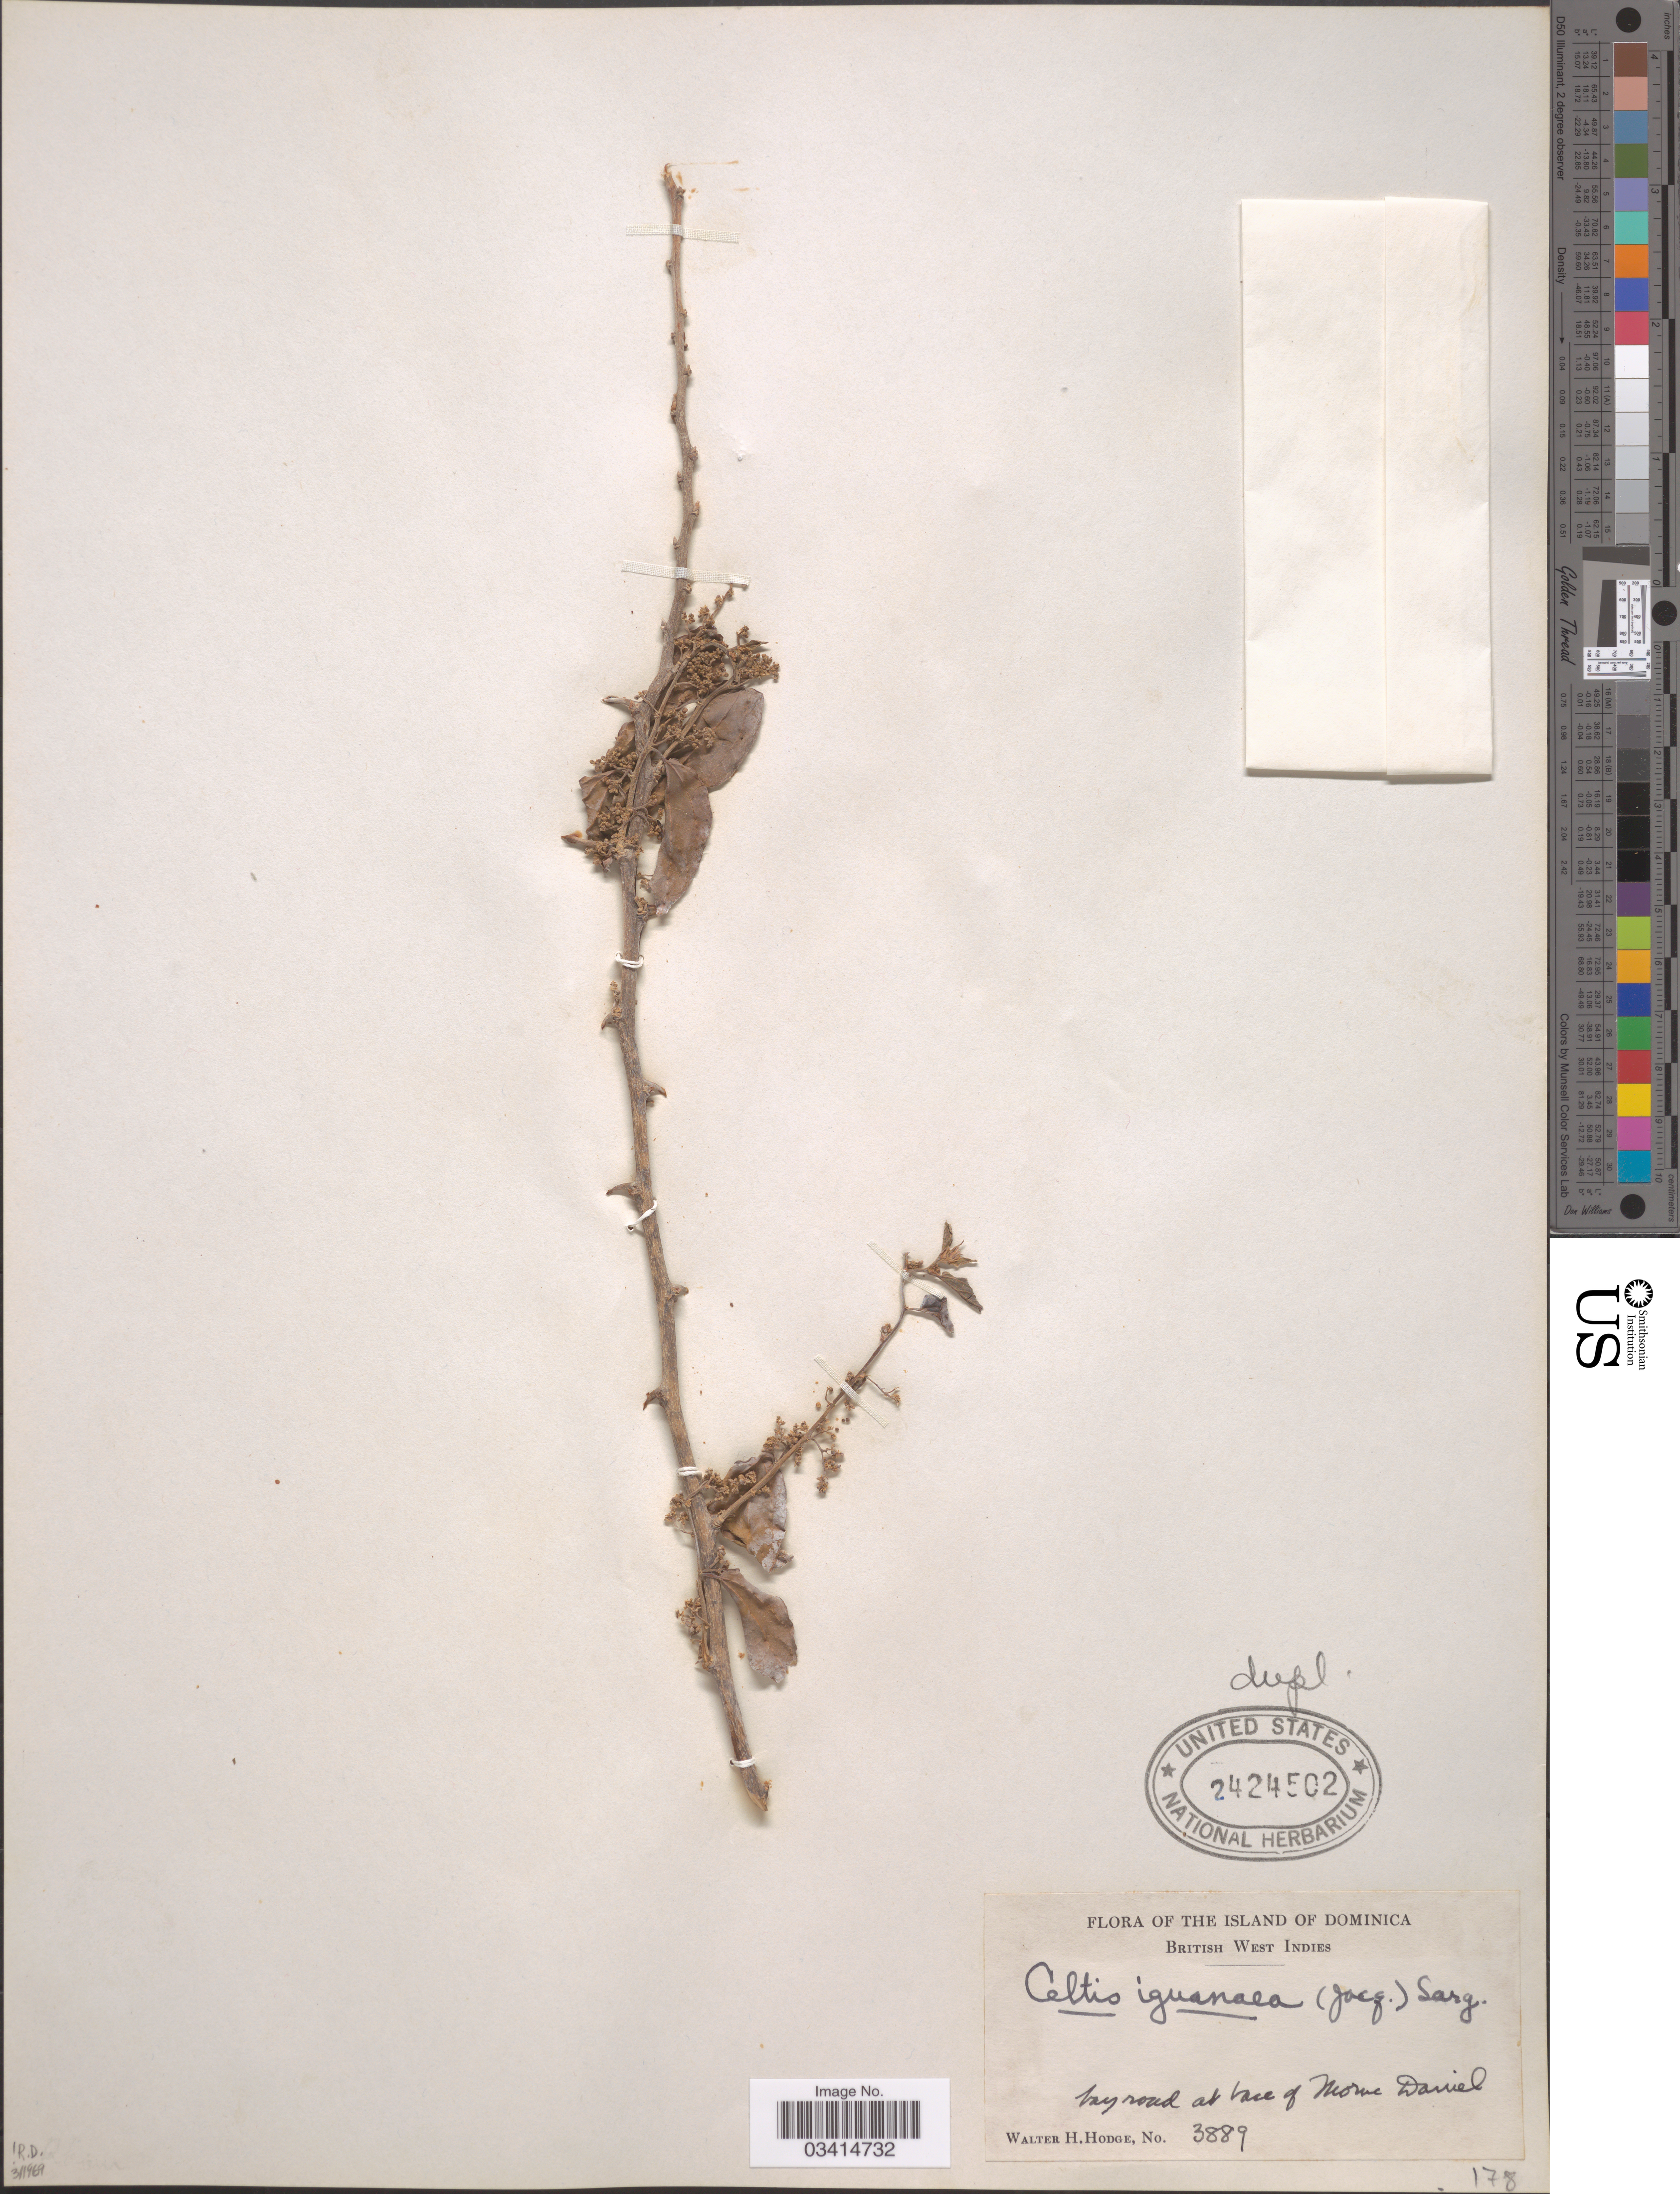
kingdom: Plantae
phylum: Tracheophyta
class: Magnoliopsida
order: Rosales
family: Cannabaceae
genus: Celtis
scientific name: Celtis iguanaea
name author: (Jacq.) Sarg.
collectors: W. Hodge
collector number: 3889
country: Dominica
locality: The Island of Dominica. British West Indies. Bay road at base of Morne Daniel.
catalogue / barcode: US 2424502